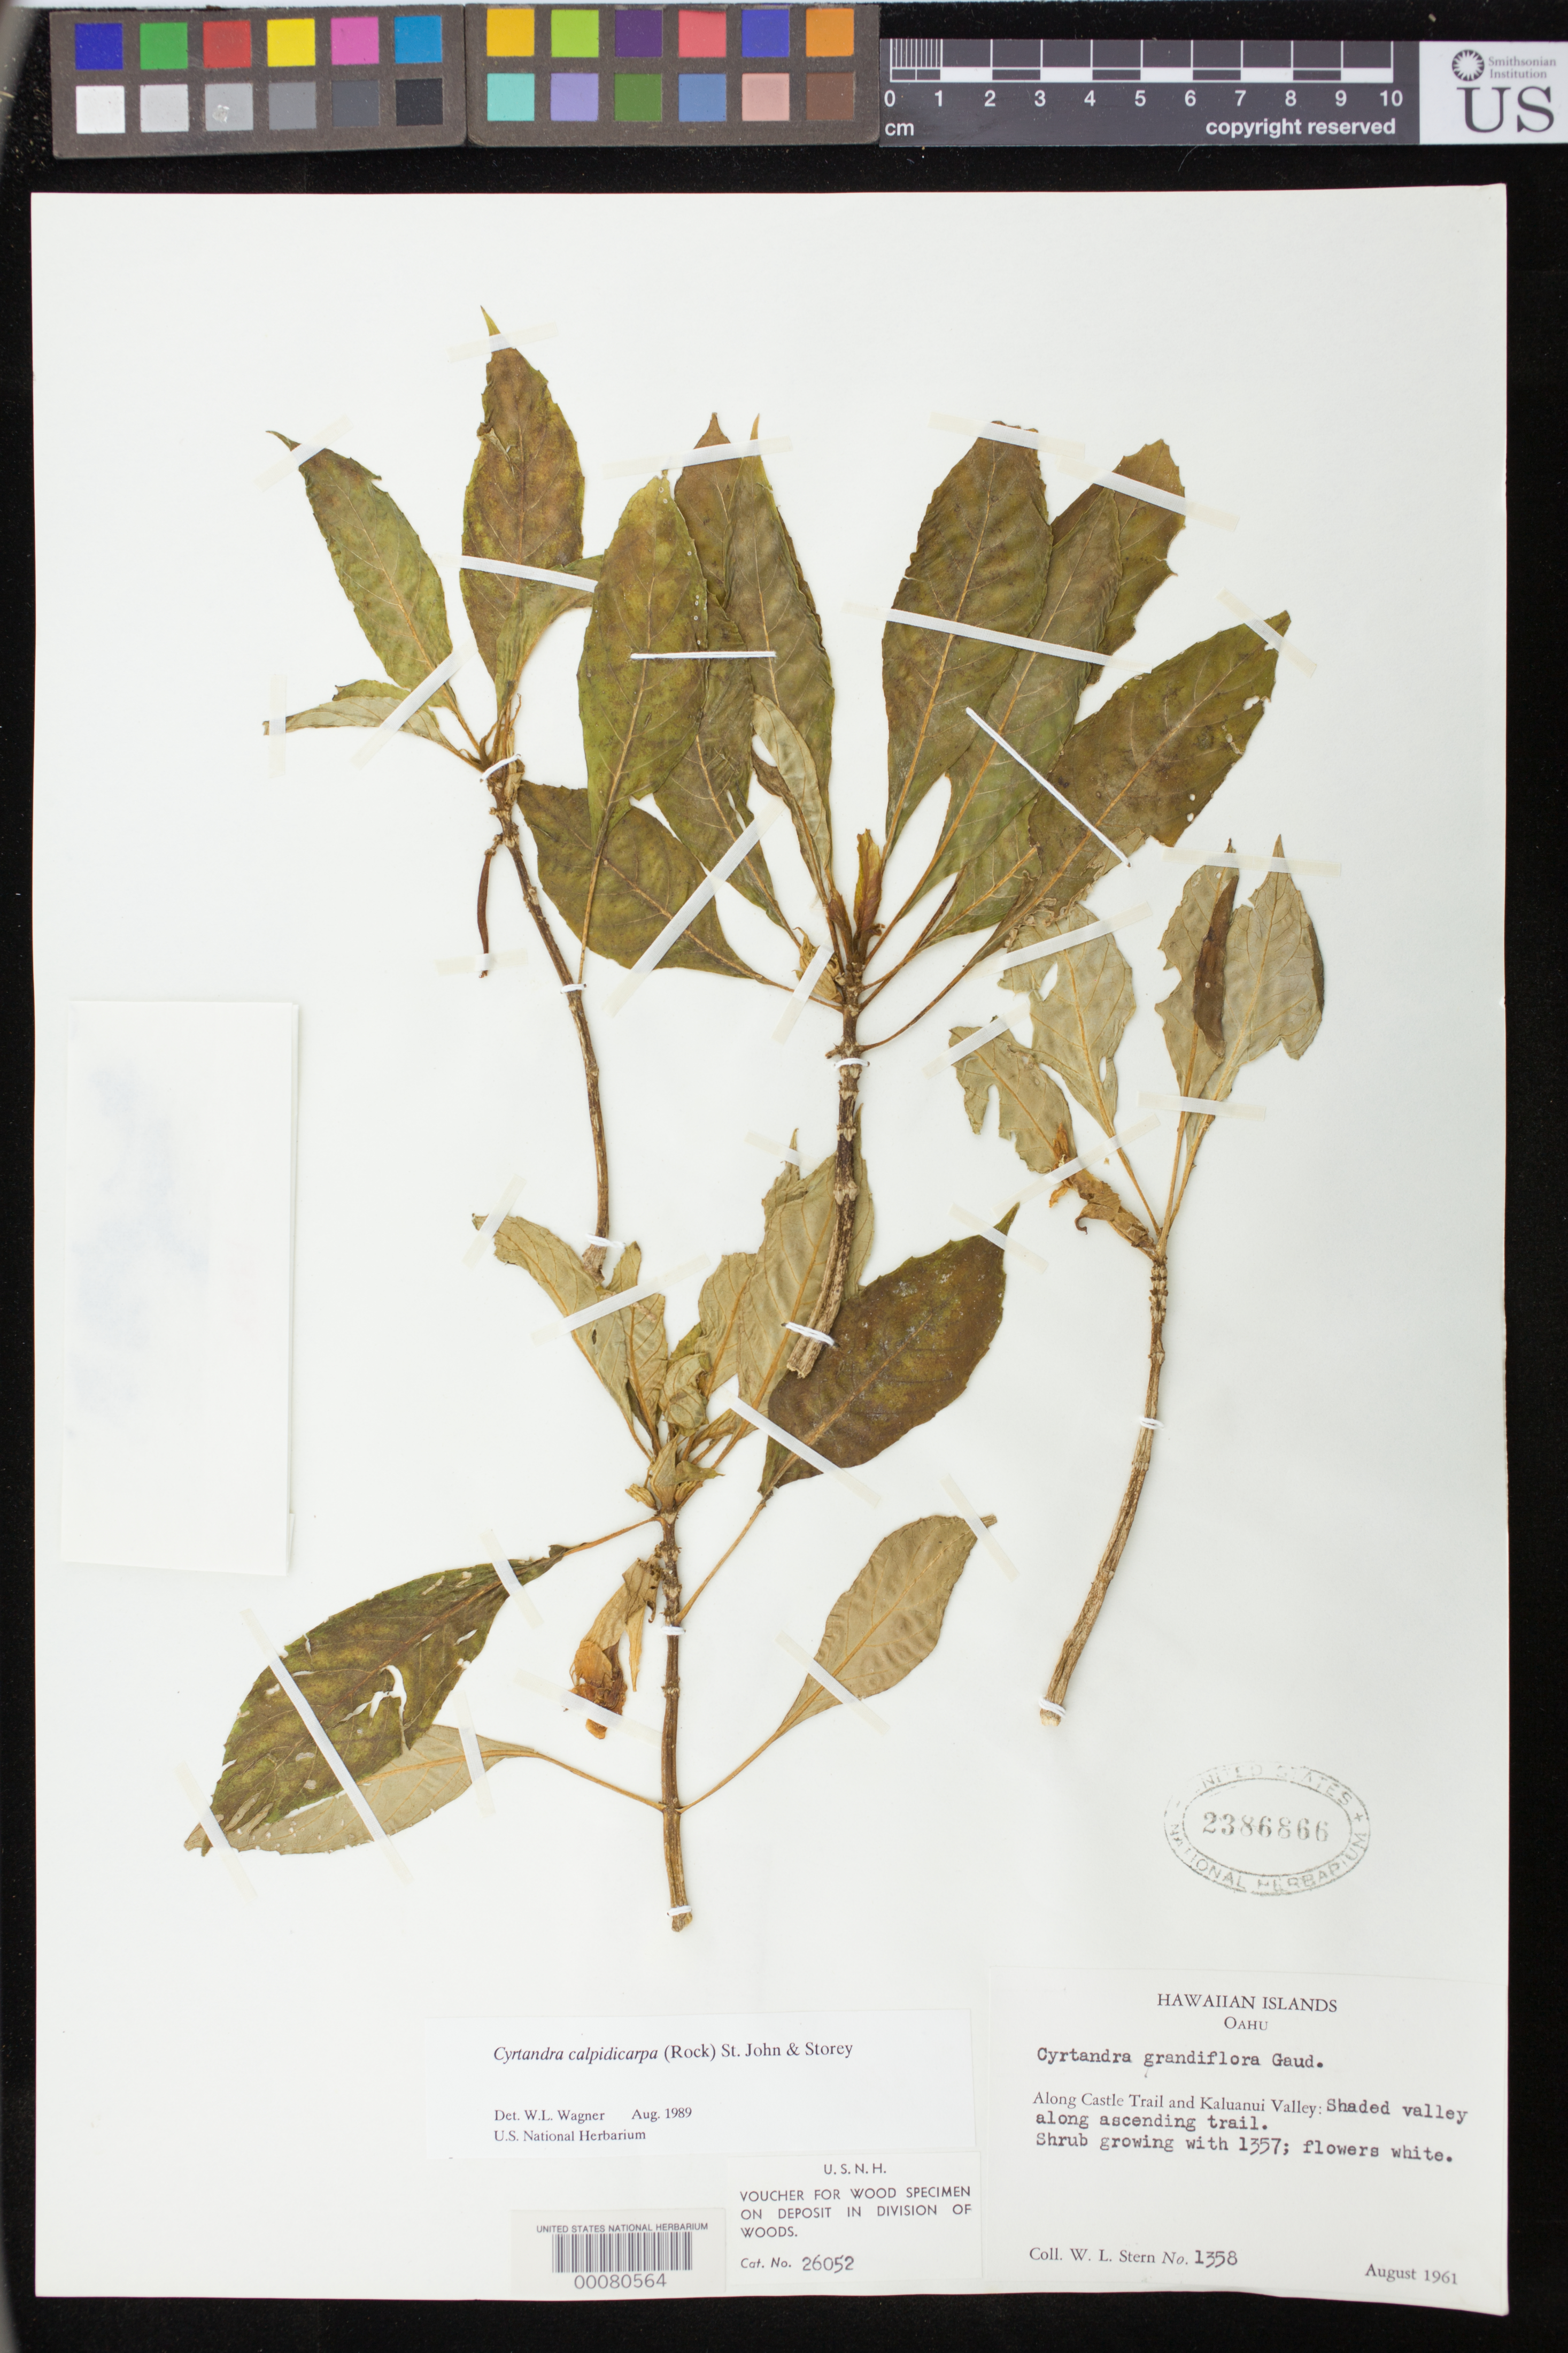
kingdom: Plantae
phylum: Tracheophyta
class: Magnoliopsida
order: Lamiales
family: Gesneriaceae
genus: Cyrtandra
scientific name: Cyrtandra calpidicarpa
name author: (Rock) H. St. John & Storey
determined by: Wagner, W. L., (BOT), Smithsonian Institution - National Museum of Natural History (UNITED STATES)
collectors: W. L. Stern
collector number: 1358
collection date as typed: Aug 1961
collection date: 1961-08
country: United States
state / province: Hawaii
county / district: Honolulu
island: Oahu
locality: Along castle trail and Kaluanui valley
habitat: Shaded valley along ascending trail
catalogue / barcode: US 2386866